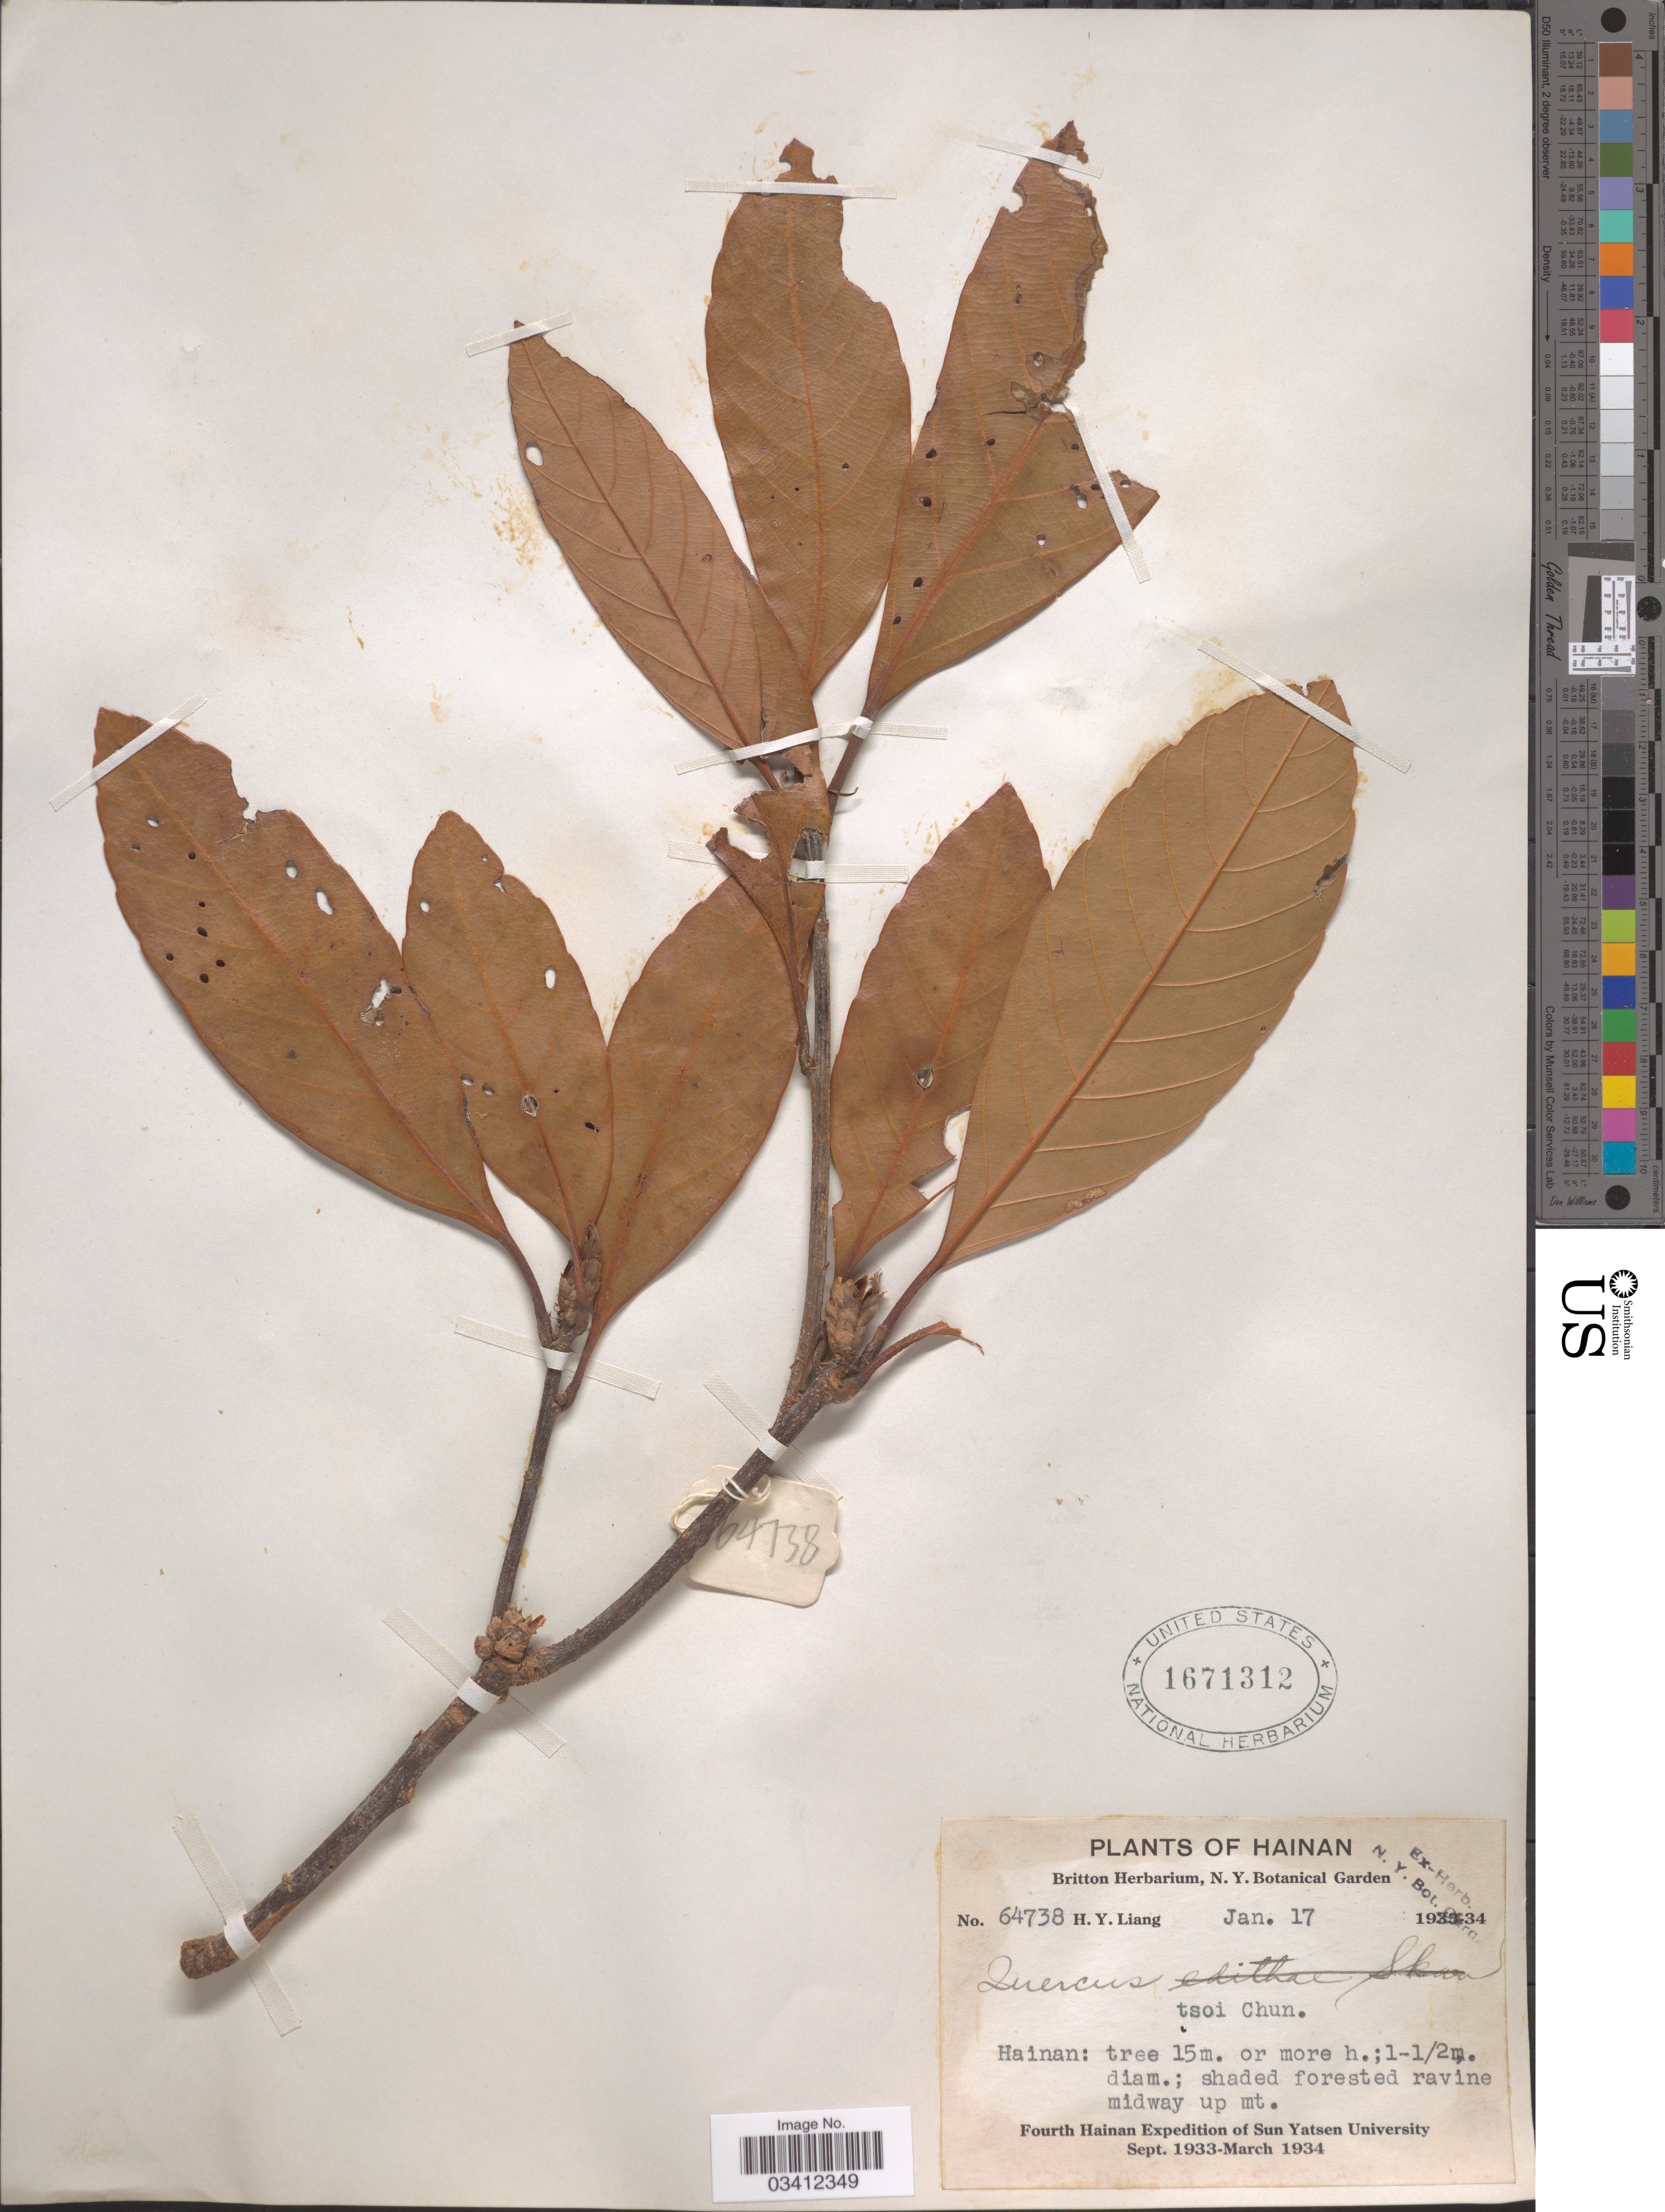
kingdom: Plantae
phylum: Tracheophyta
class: Magnoliopsida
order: Fagales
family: Fagaceae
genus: Quercus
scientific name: Quercus tsoi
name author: Chun ex Menitsky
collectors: H. Y. Liang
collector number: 64738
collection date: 1934-01-17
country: China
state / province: Hainan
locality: Shaded forested ravine midway up mt.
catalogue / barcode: US 1671312